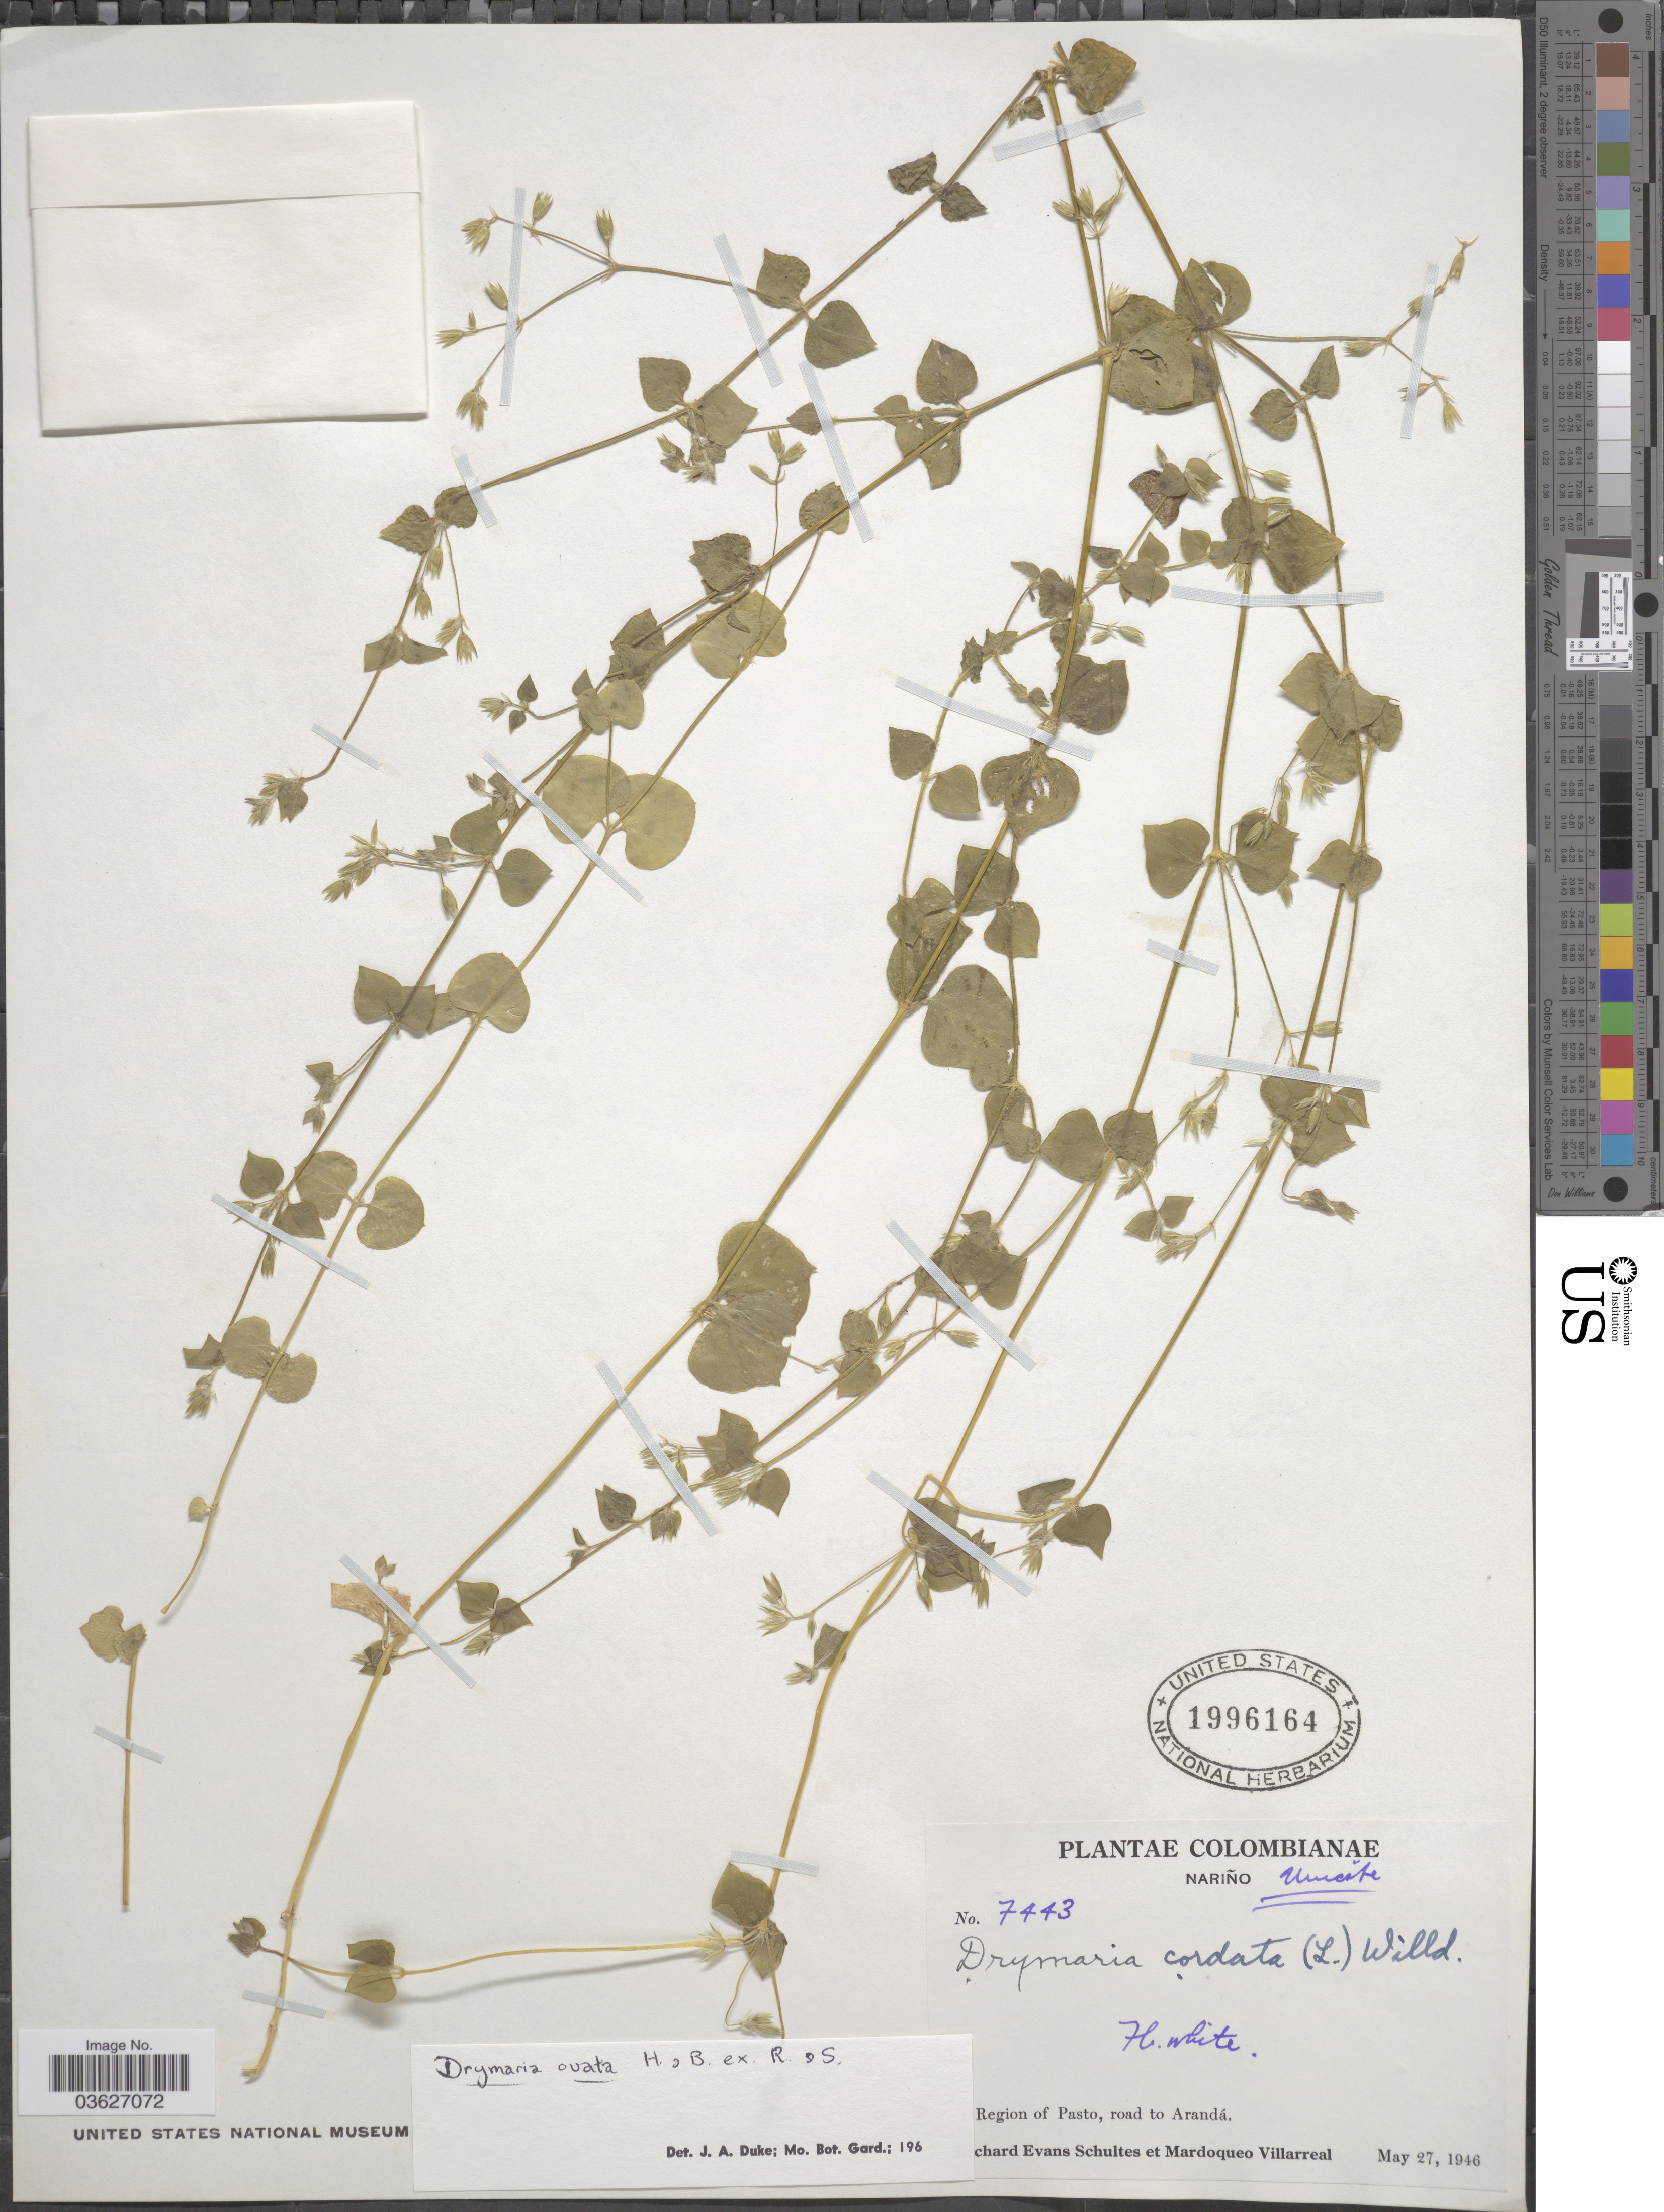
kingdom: Plantae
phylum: Tracheophyta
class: Magnoliopsida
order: Caryophyllales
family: Caryophyllaceae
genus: Drymaria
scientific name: Drymaria ovata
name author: Humb. & Bonpl. ex Schult.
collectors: R. E. Schultes & M. Villarreal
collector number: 7443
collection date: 1946-05-27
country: Colombia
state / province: Nariño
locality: Region of Pasto, road to Arandá.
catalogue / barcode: US 1996164